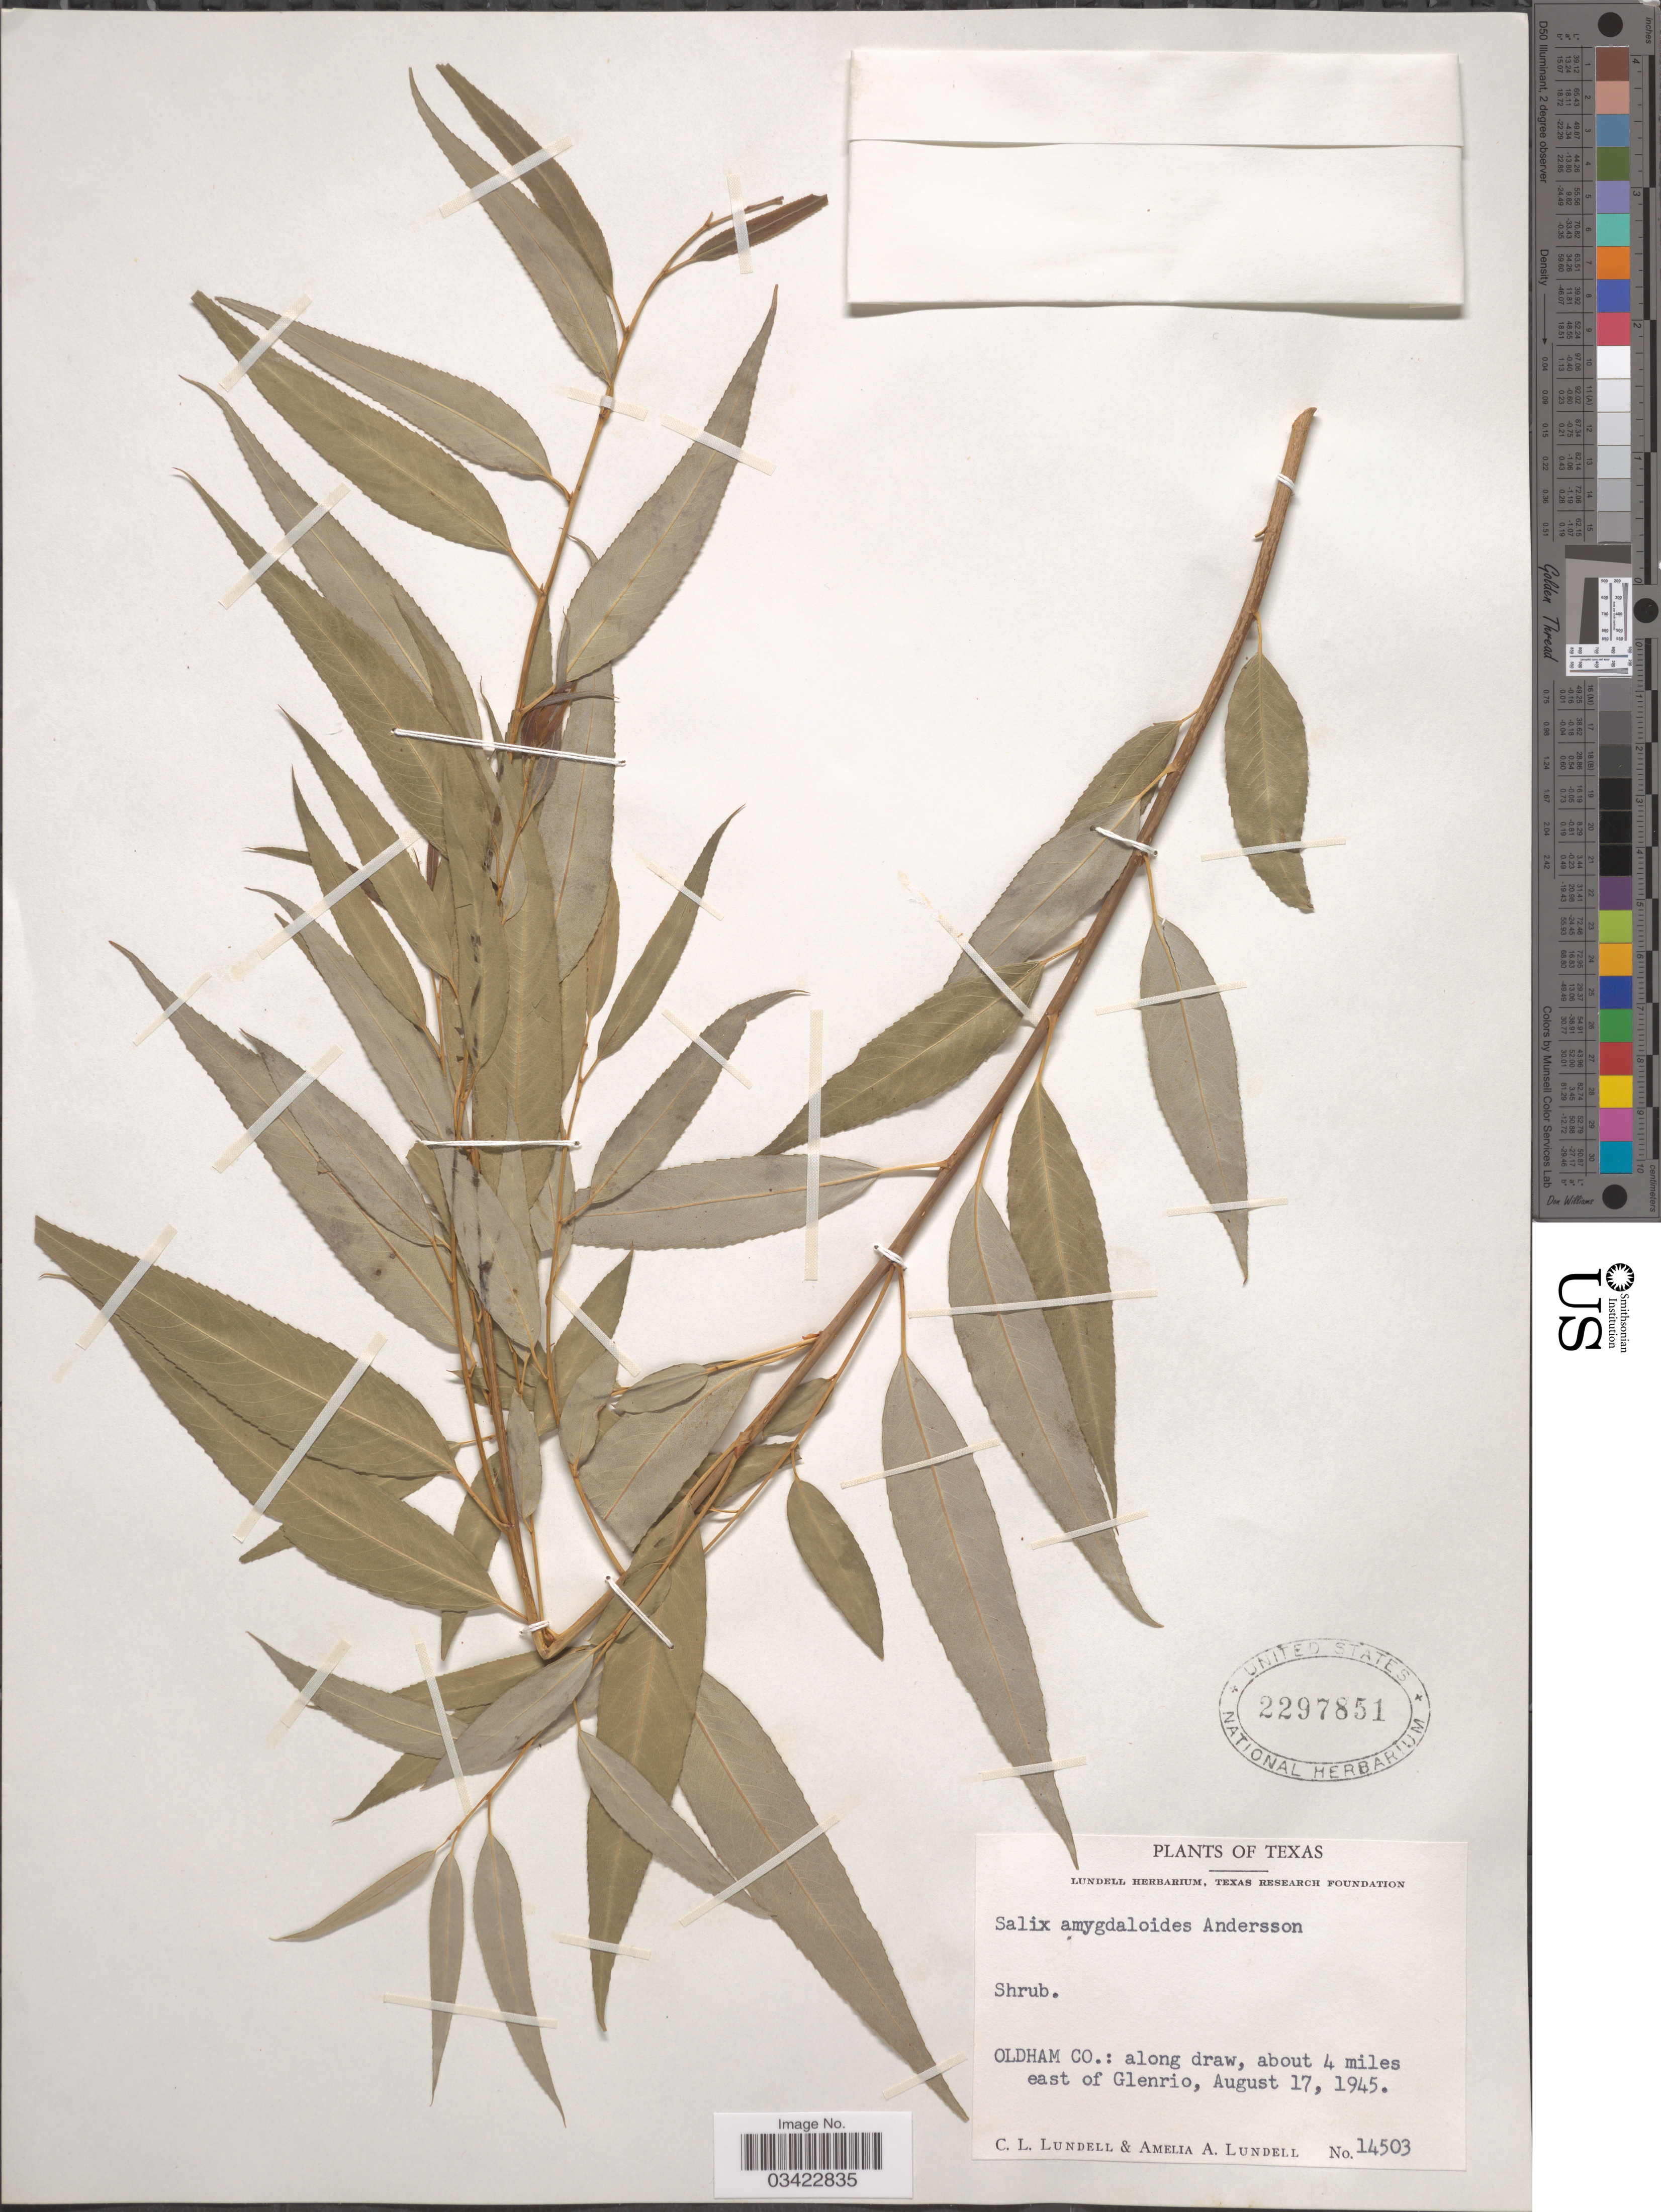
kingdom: Plantae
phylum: Tracheophyta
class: Magnoliopsida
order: Malpighiales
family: Salicaceae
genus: Salix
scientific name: Salix amygdaloides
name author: Andersson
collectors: C. L. Lundell & A. A. Lundell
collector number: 14503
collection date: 1945-08-17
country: United States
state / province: Texas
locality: Oldham Co.: along draw, about 4 miles east of Glenrio.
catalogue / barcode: US 2297851